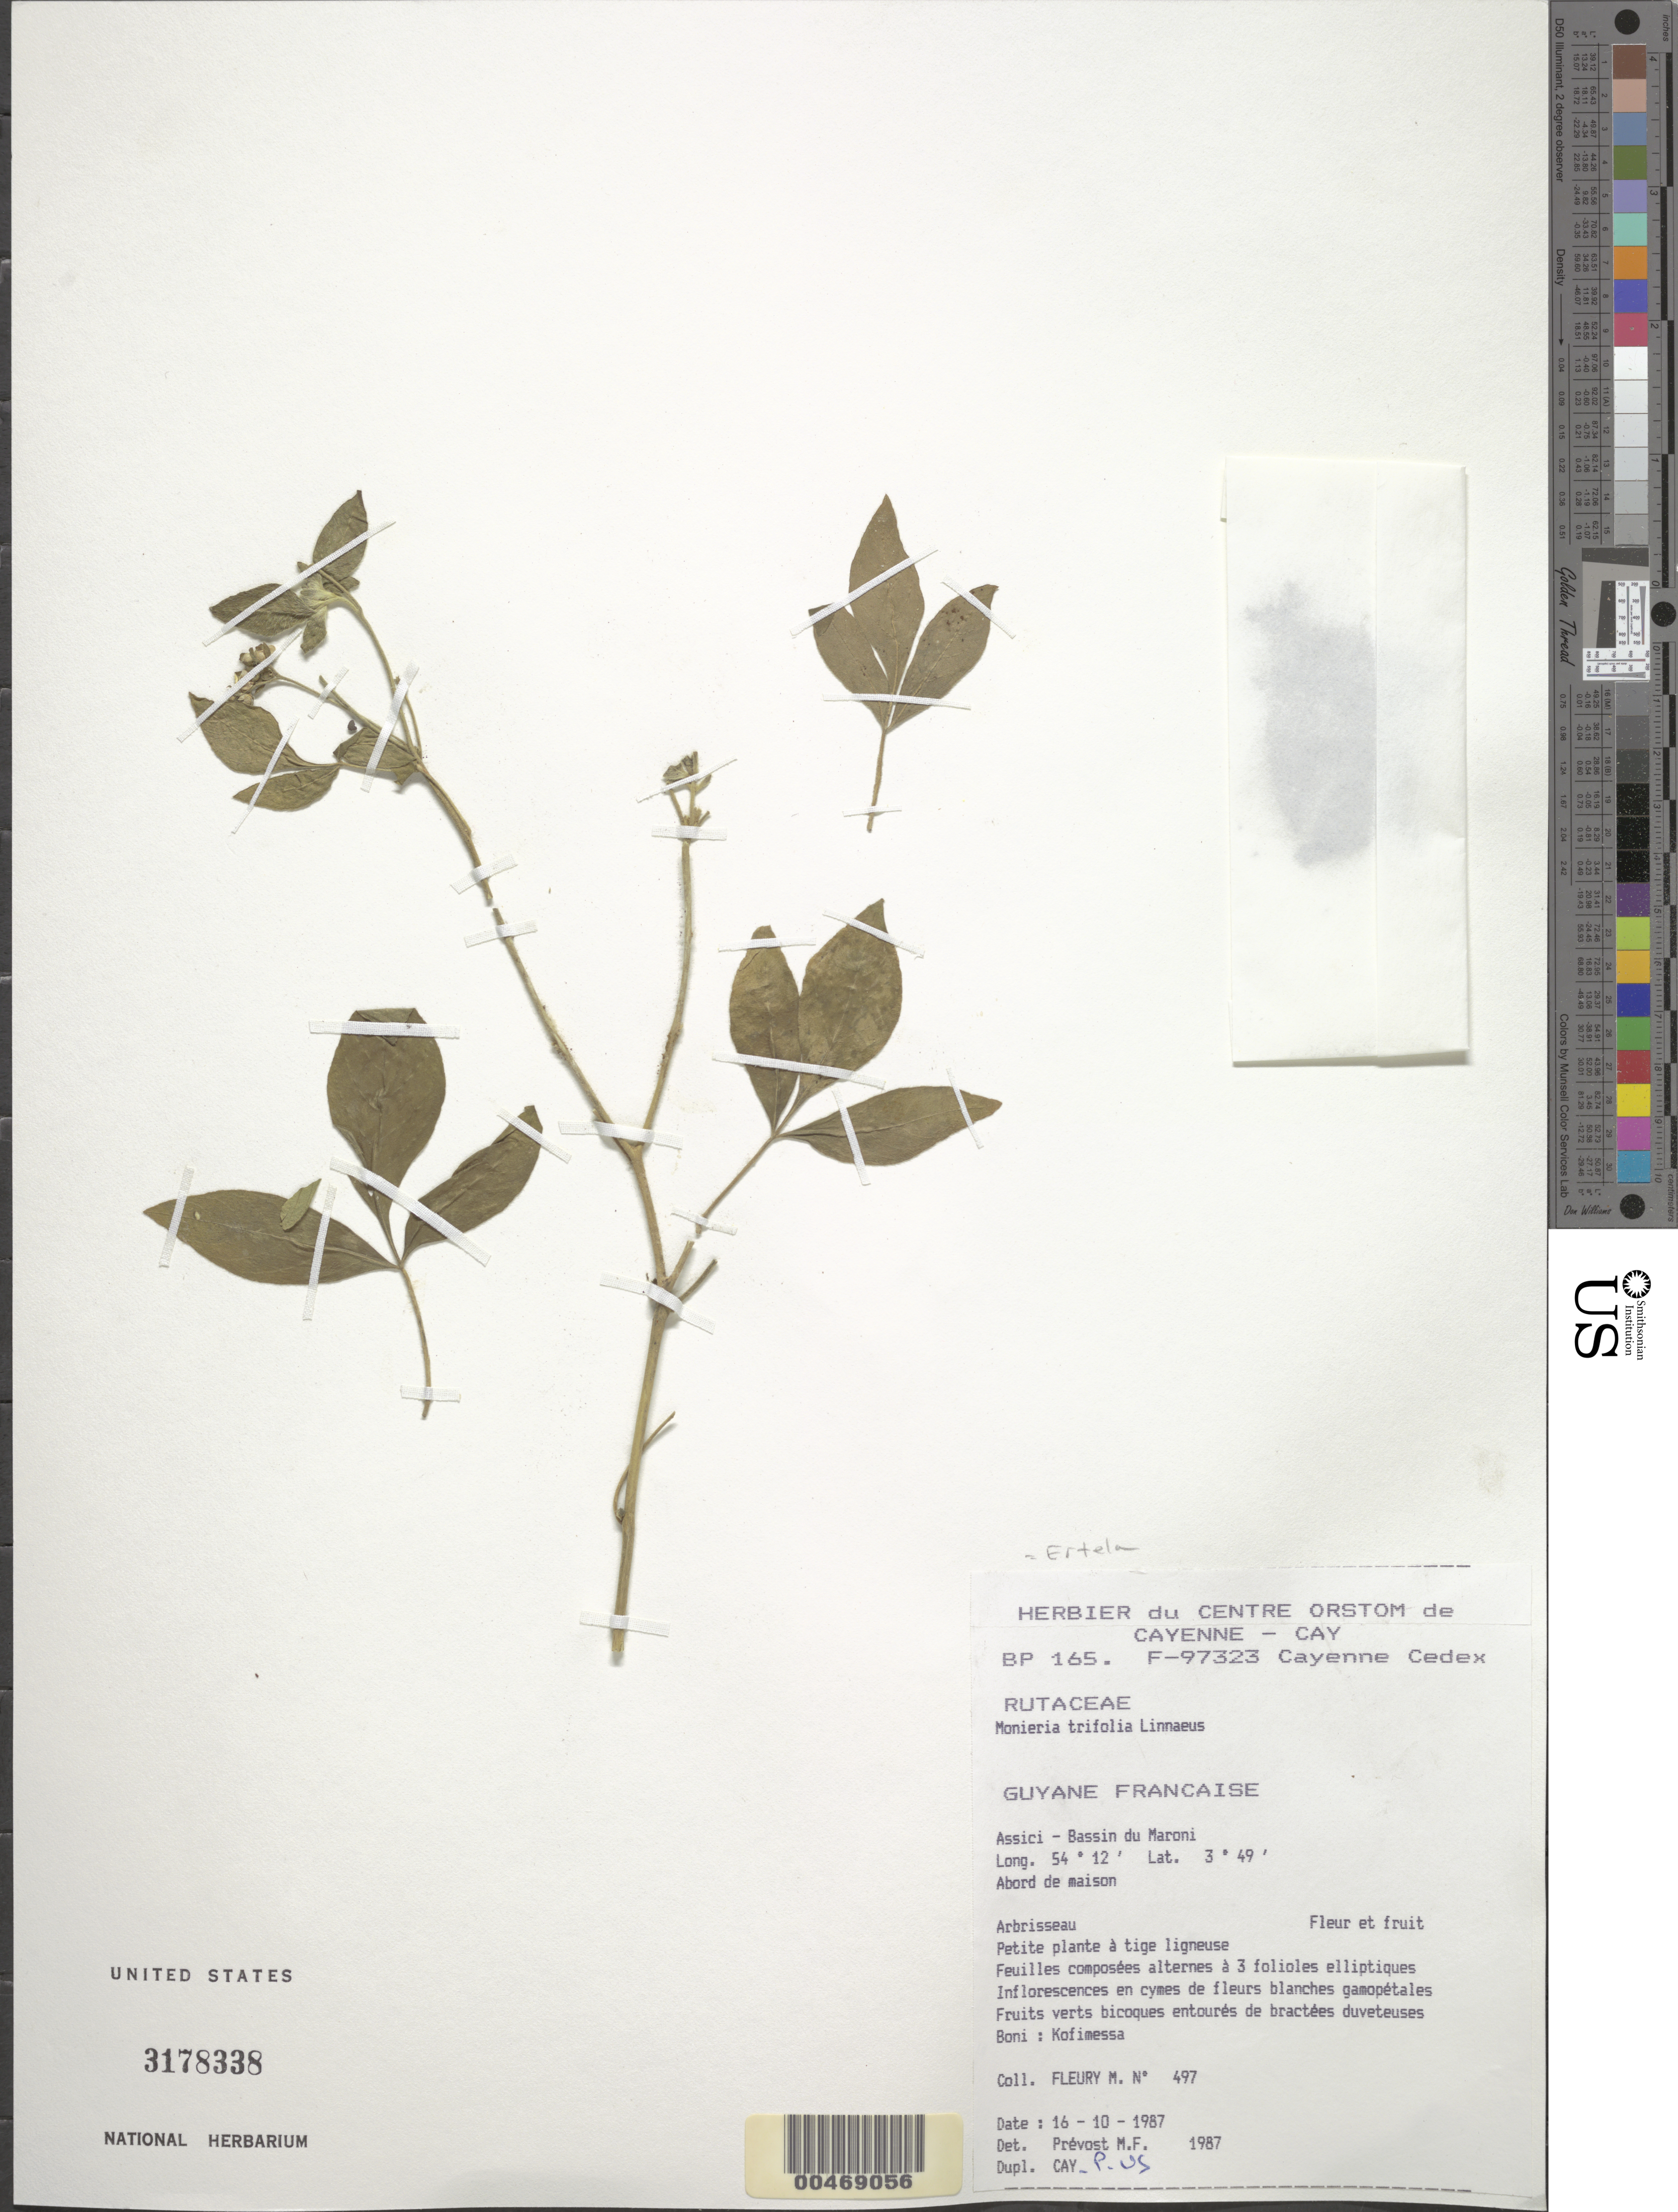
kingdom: Plantae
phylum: Tracheophyta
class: Magnoliopsida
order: Sapindales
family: Rutaceae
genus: Ertela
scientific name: Ertela trifolia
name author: (L.) Kuntze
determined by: Strong, Mark T., (BOT), Smithsonian Institution - National Museum of Natural History (UNITED STATES)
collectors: M. Fleury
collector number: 497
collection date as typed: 16-Oct-87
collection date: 1987-10-16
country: French Guiana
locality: Assici, Bassin du Maroni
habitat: Near house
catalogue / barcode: US 3178338